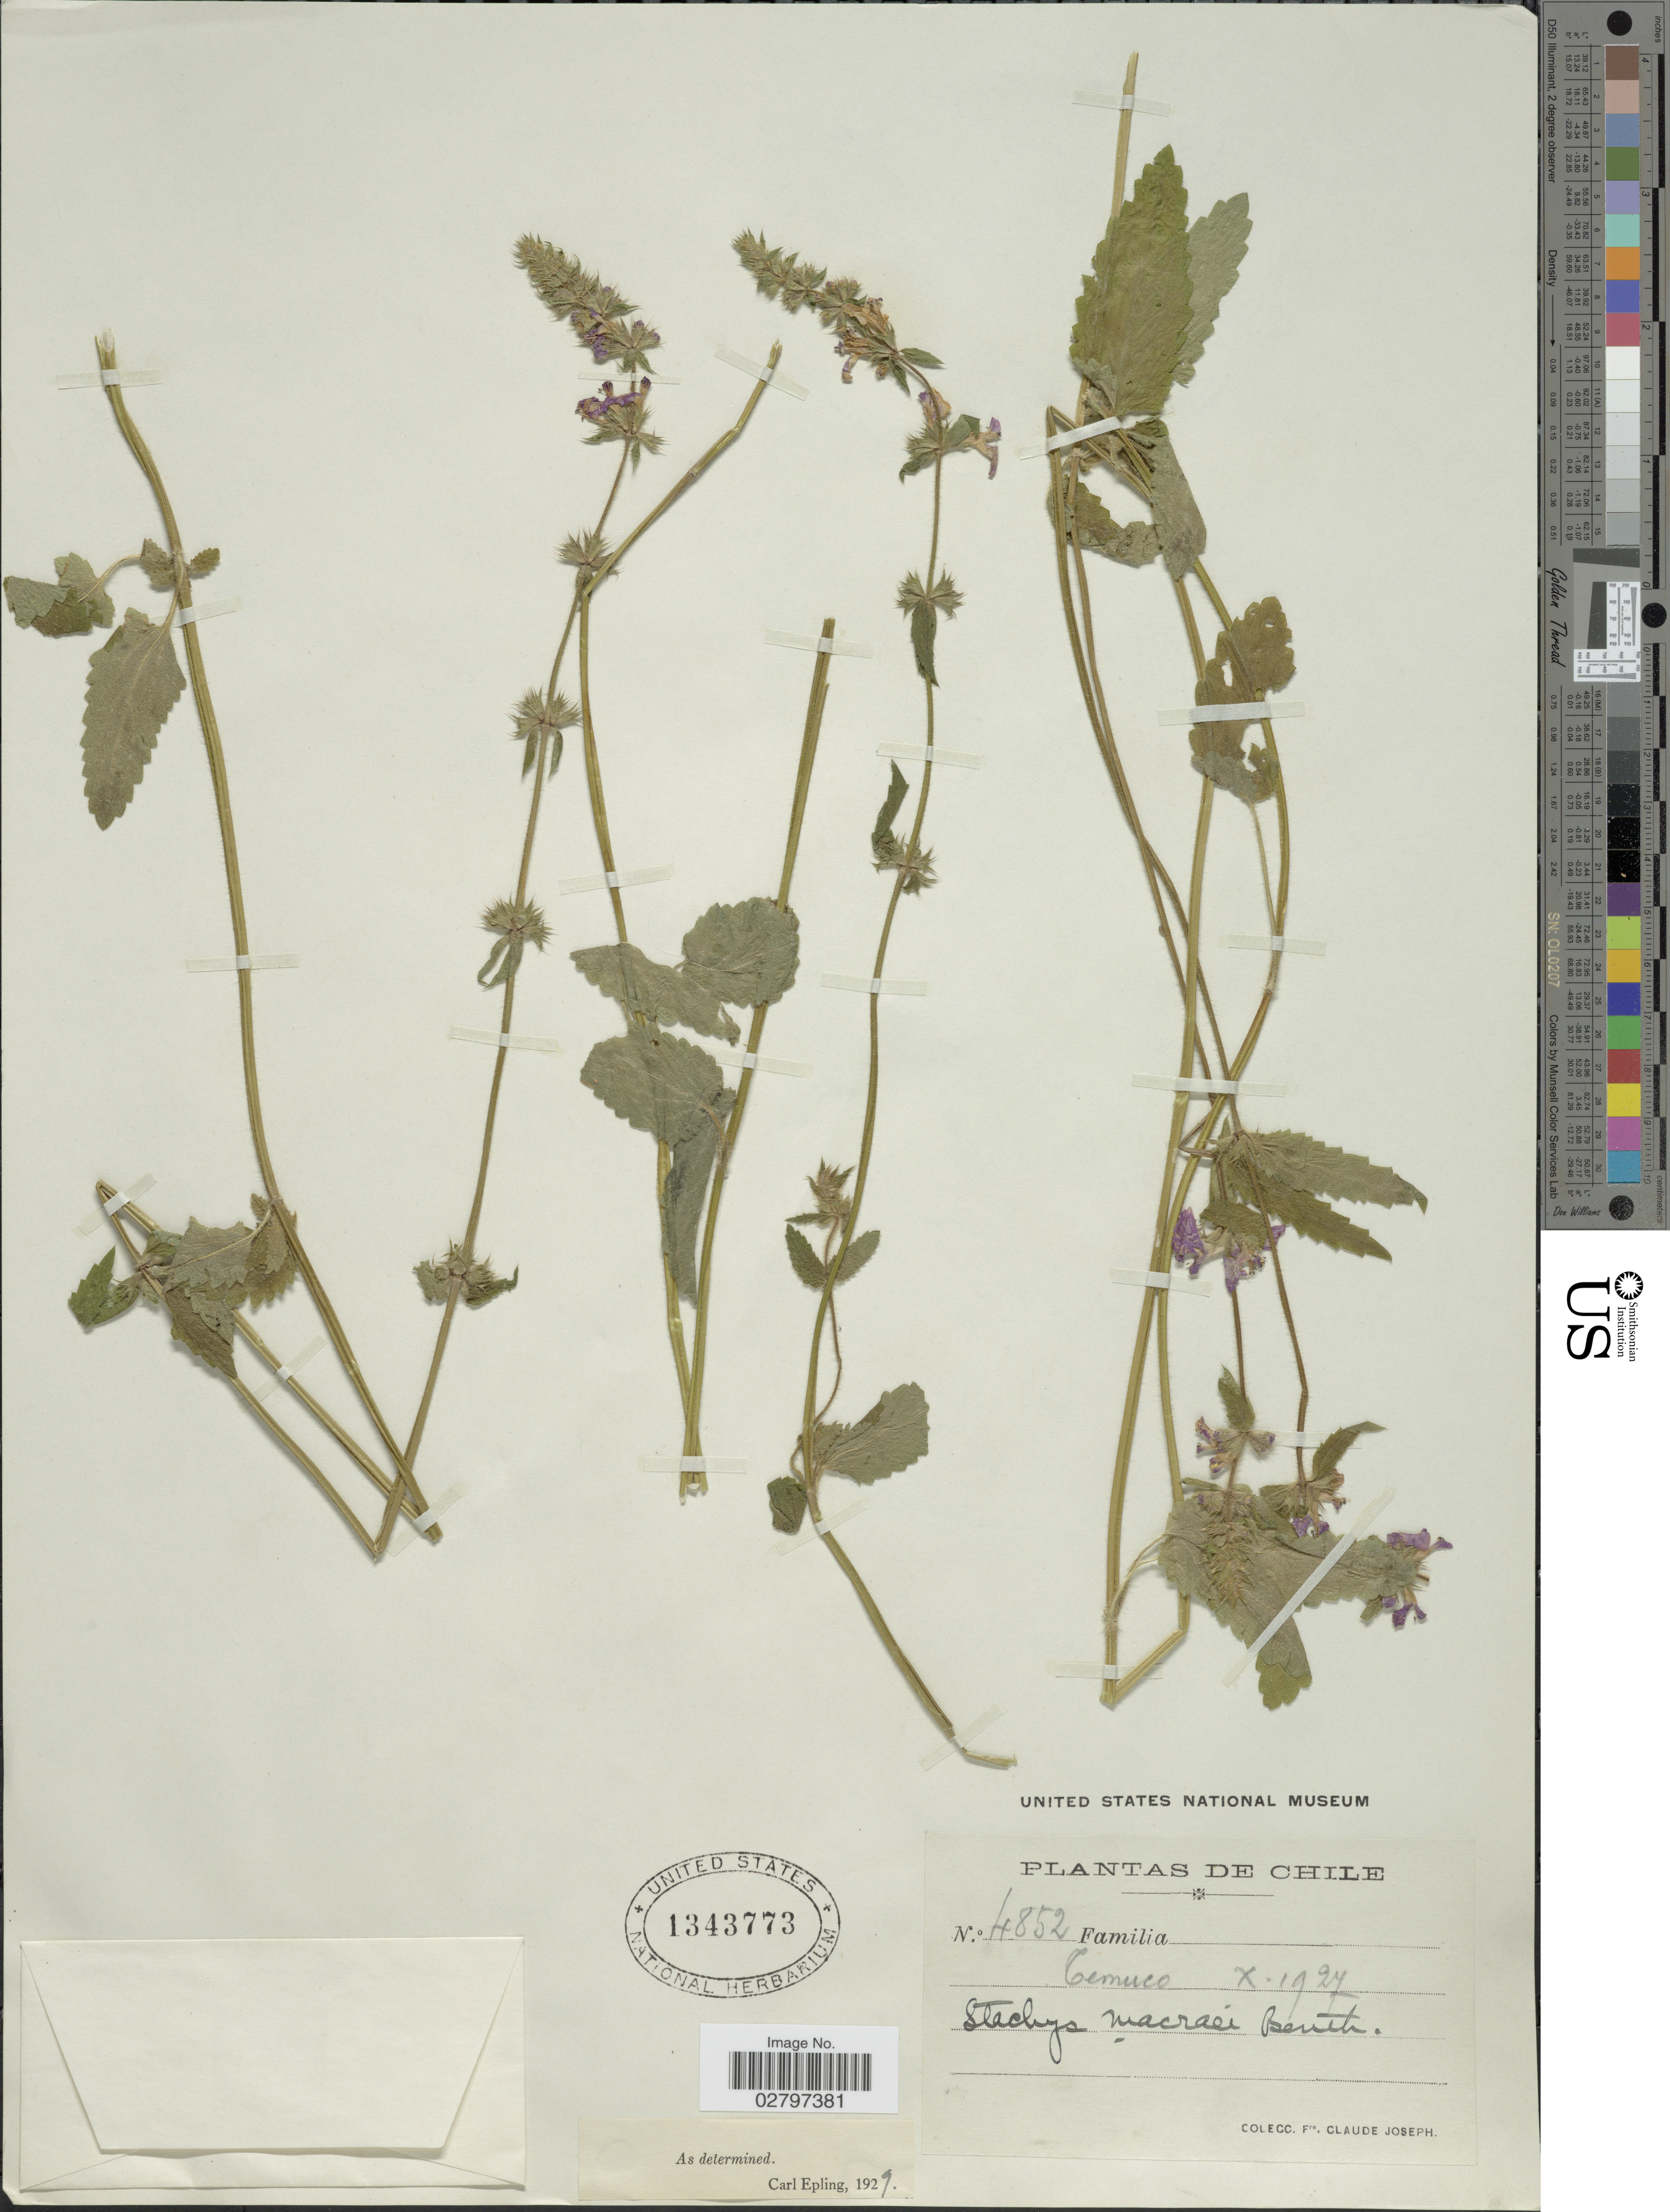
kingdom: Plantae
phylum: Tracheophyta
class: Magnoliopsida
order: Lamiales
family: Lamiaceae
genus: Stachys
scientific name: Stachys macraei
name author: Benth.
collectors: Bro. Claude-Joseph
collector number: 4852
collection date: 1927-10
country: Chile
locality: Temuco.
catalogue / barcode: US 1343773